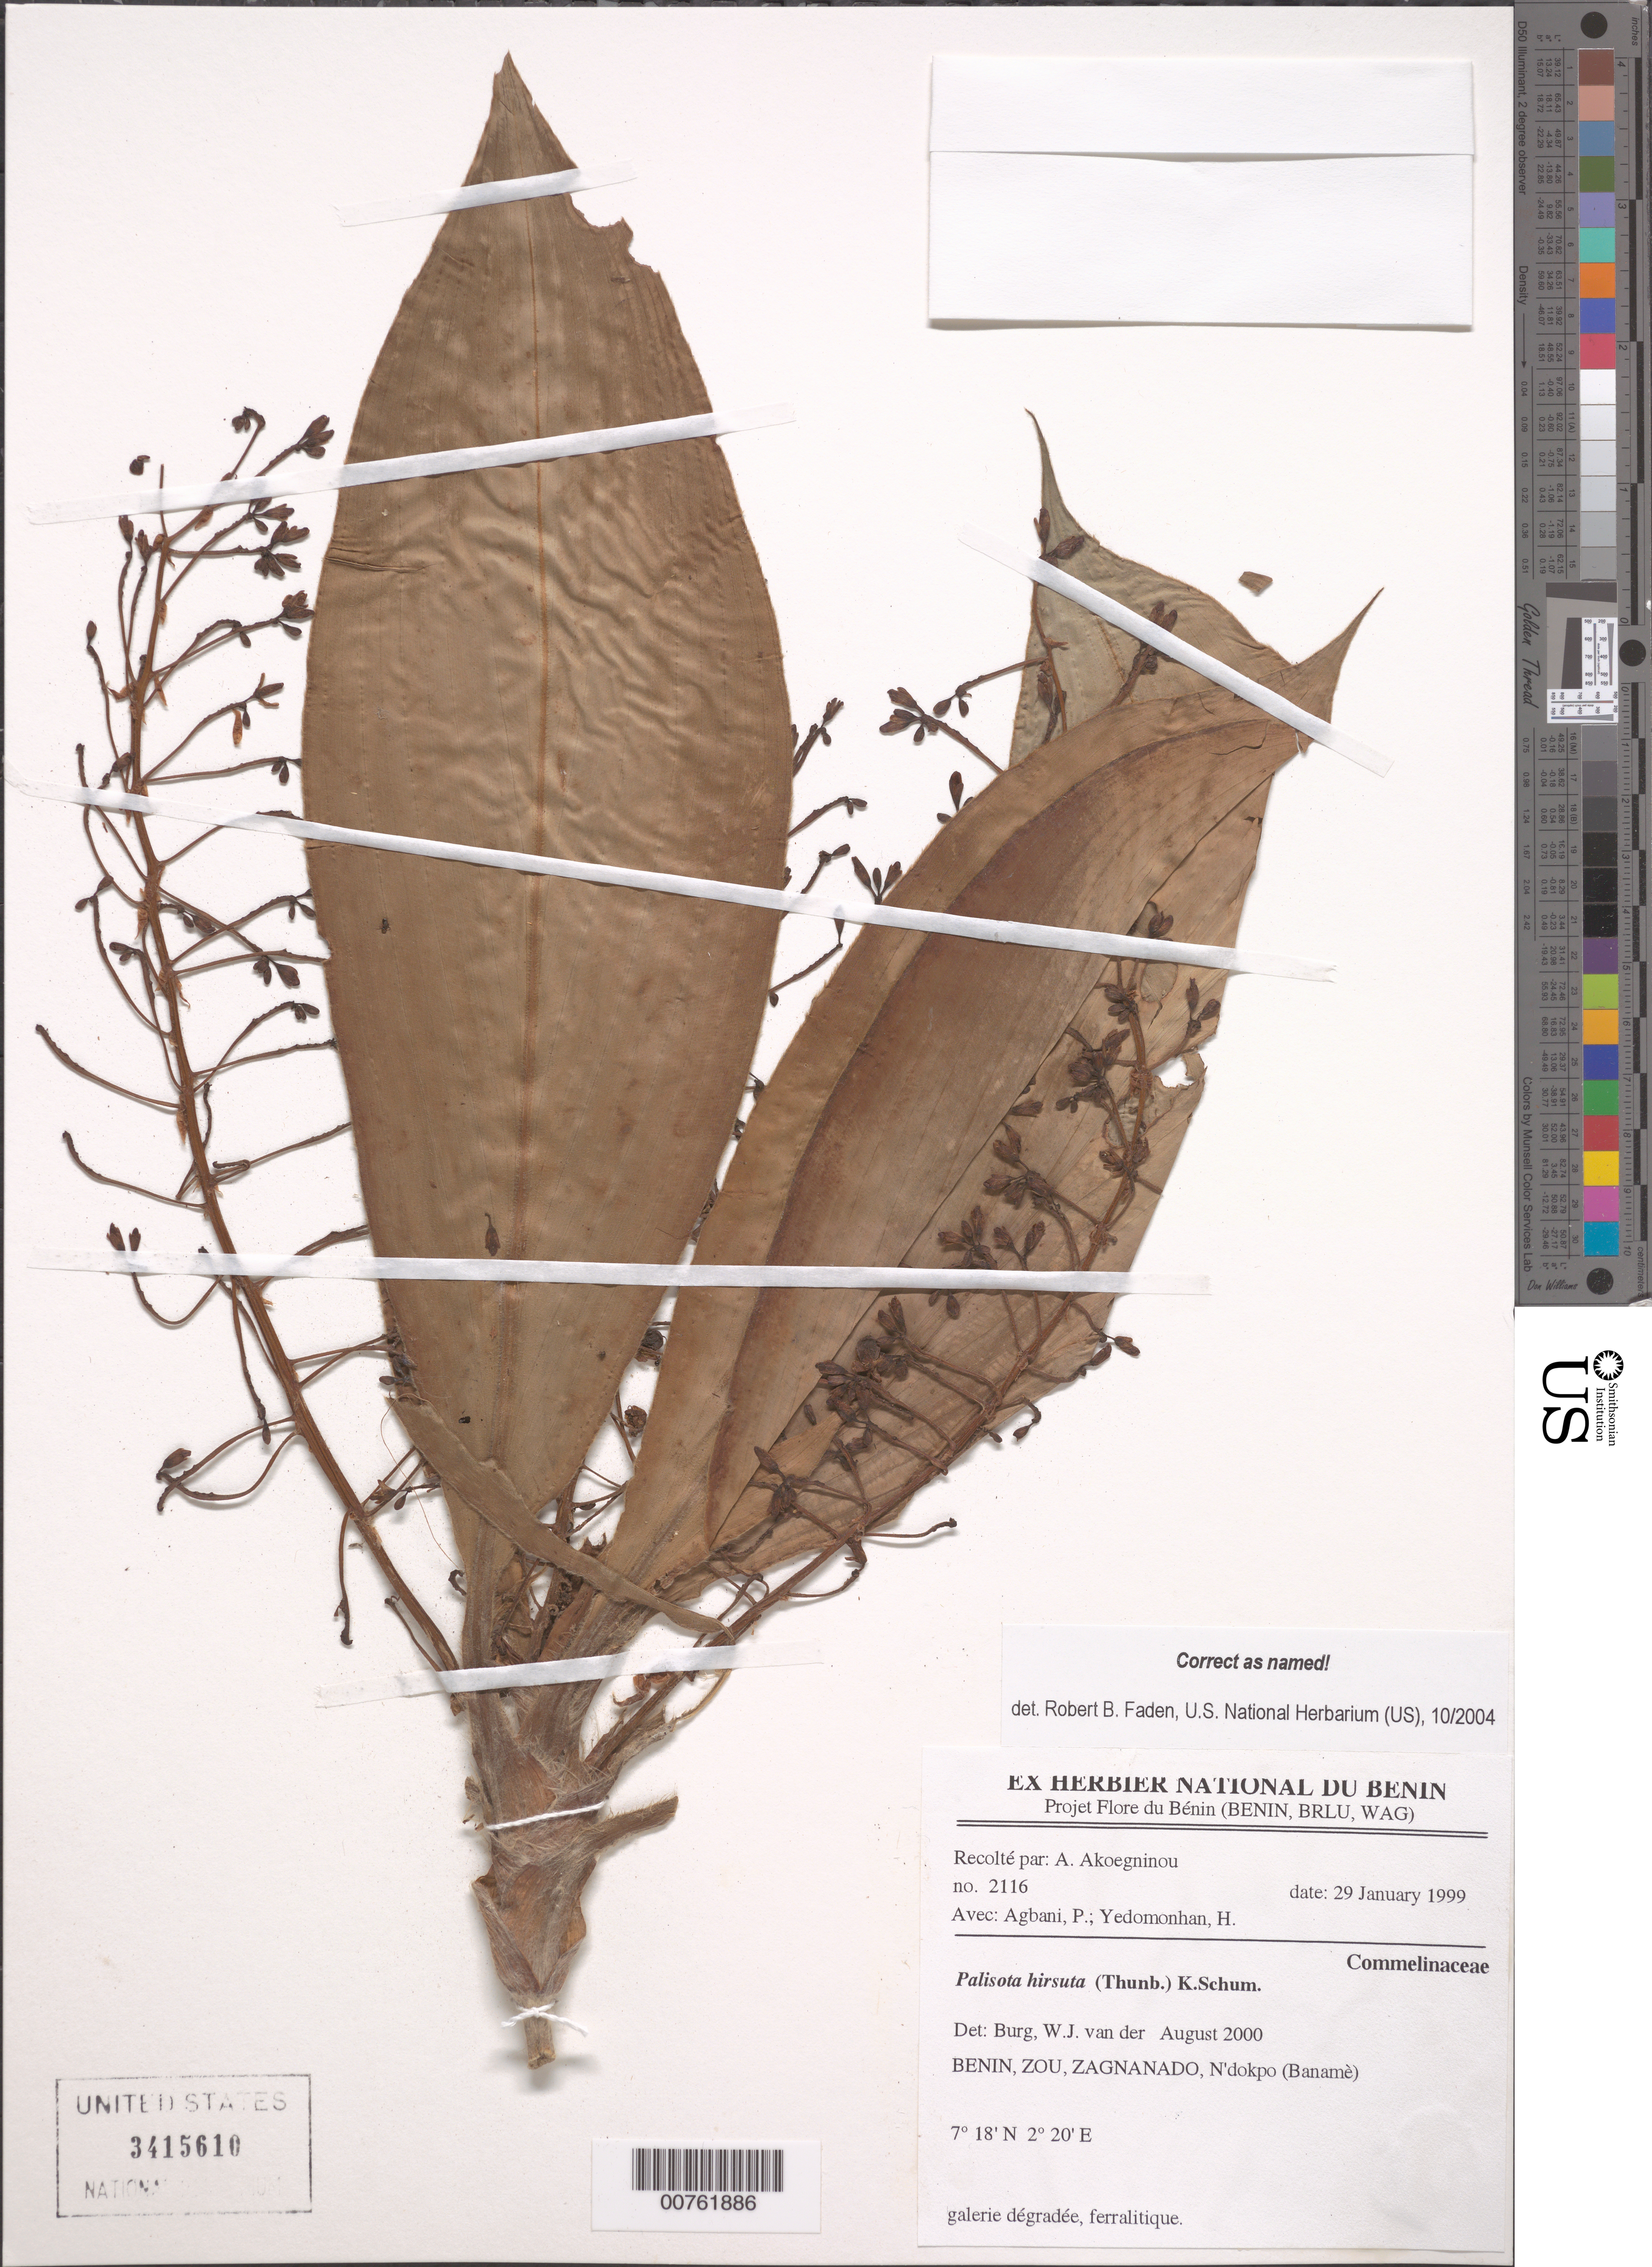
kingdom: Plantae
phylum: Tracheophyta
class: Liliopsida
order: Commelinales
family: Commelinaceae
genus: Palisota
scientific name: Palisota hirsuta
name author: (Thunb.) K. Schum.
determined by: Faden, Robert B., (US), Smithsonian Institution - National Museum of Natural History (UNITED STATES)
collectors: A. Akoegninou, P. Agbani & H. Yedomonhan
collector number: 2116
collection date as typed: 29 Jan 1999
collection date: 1999-01-29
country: Benin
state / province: Zou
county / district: Zangnanado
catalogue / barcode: US 3415610